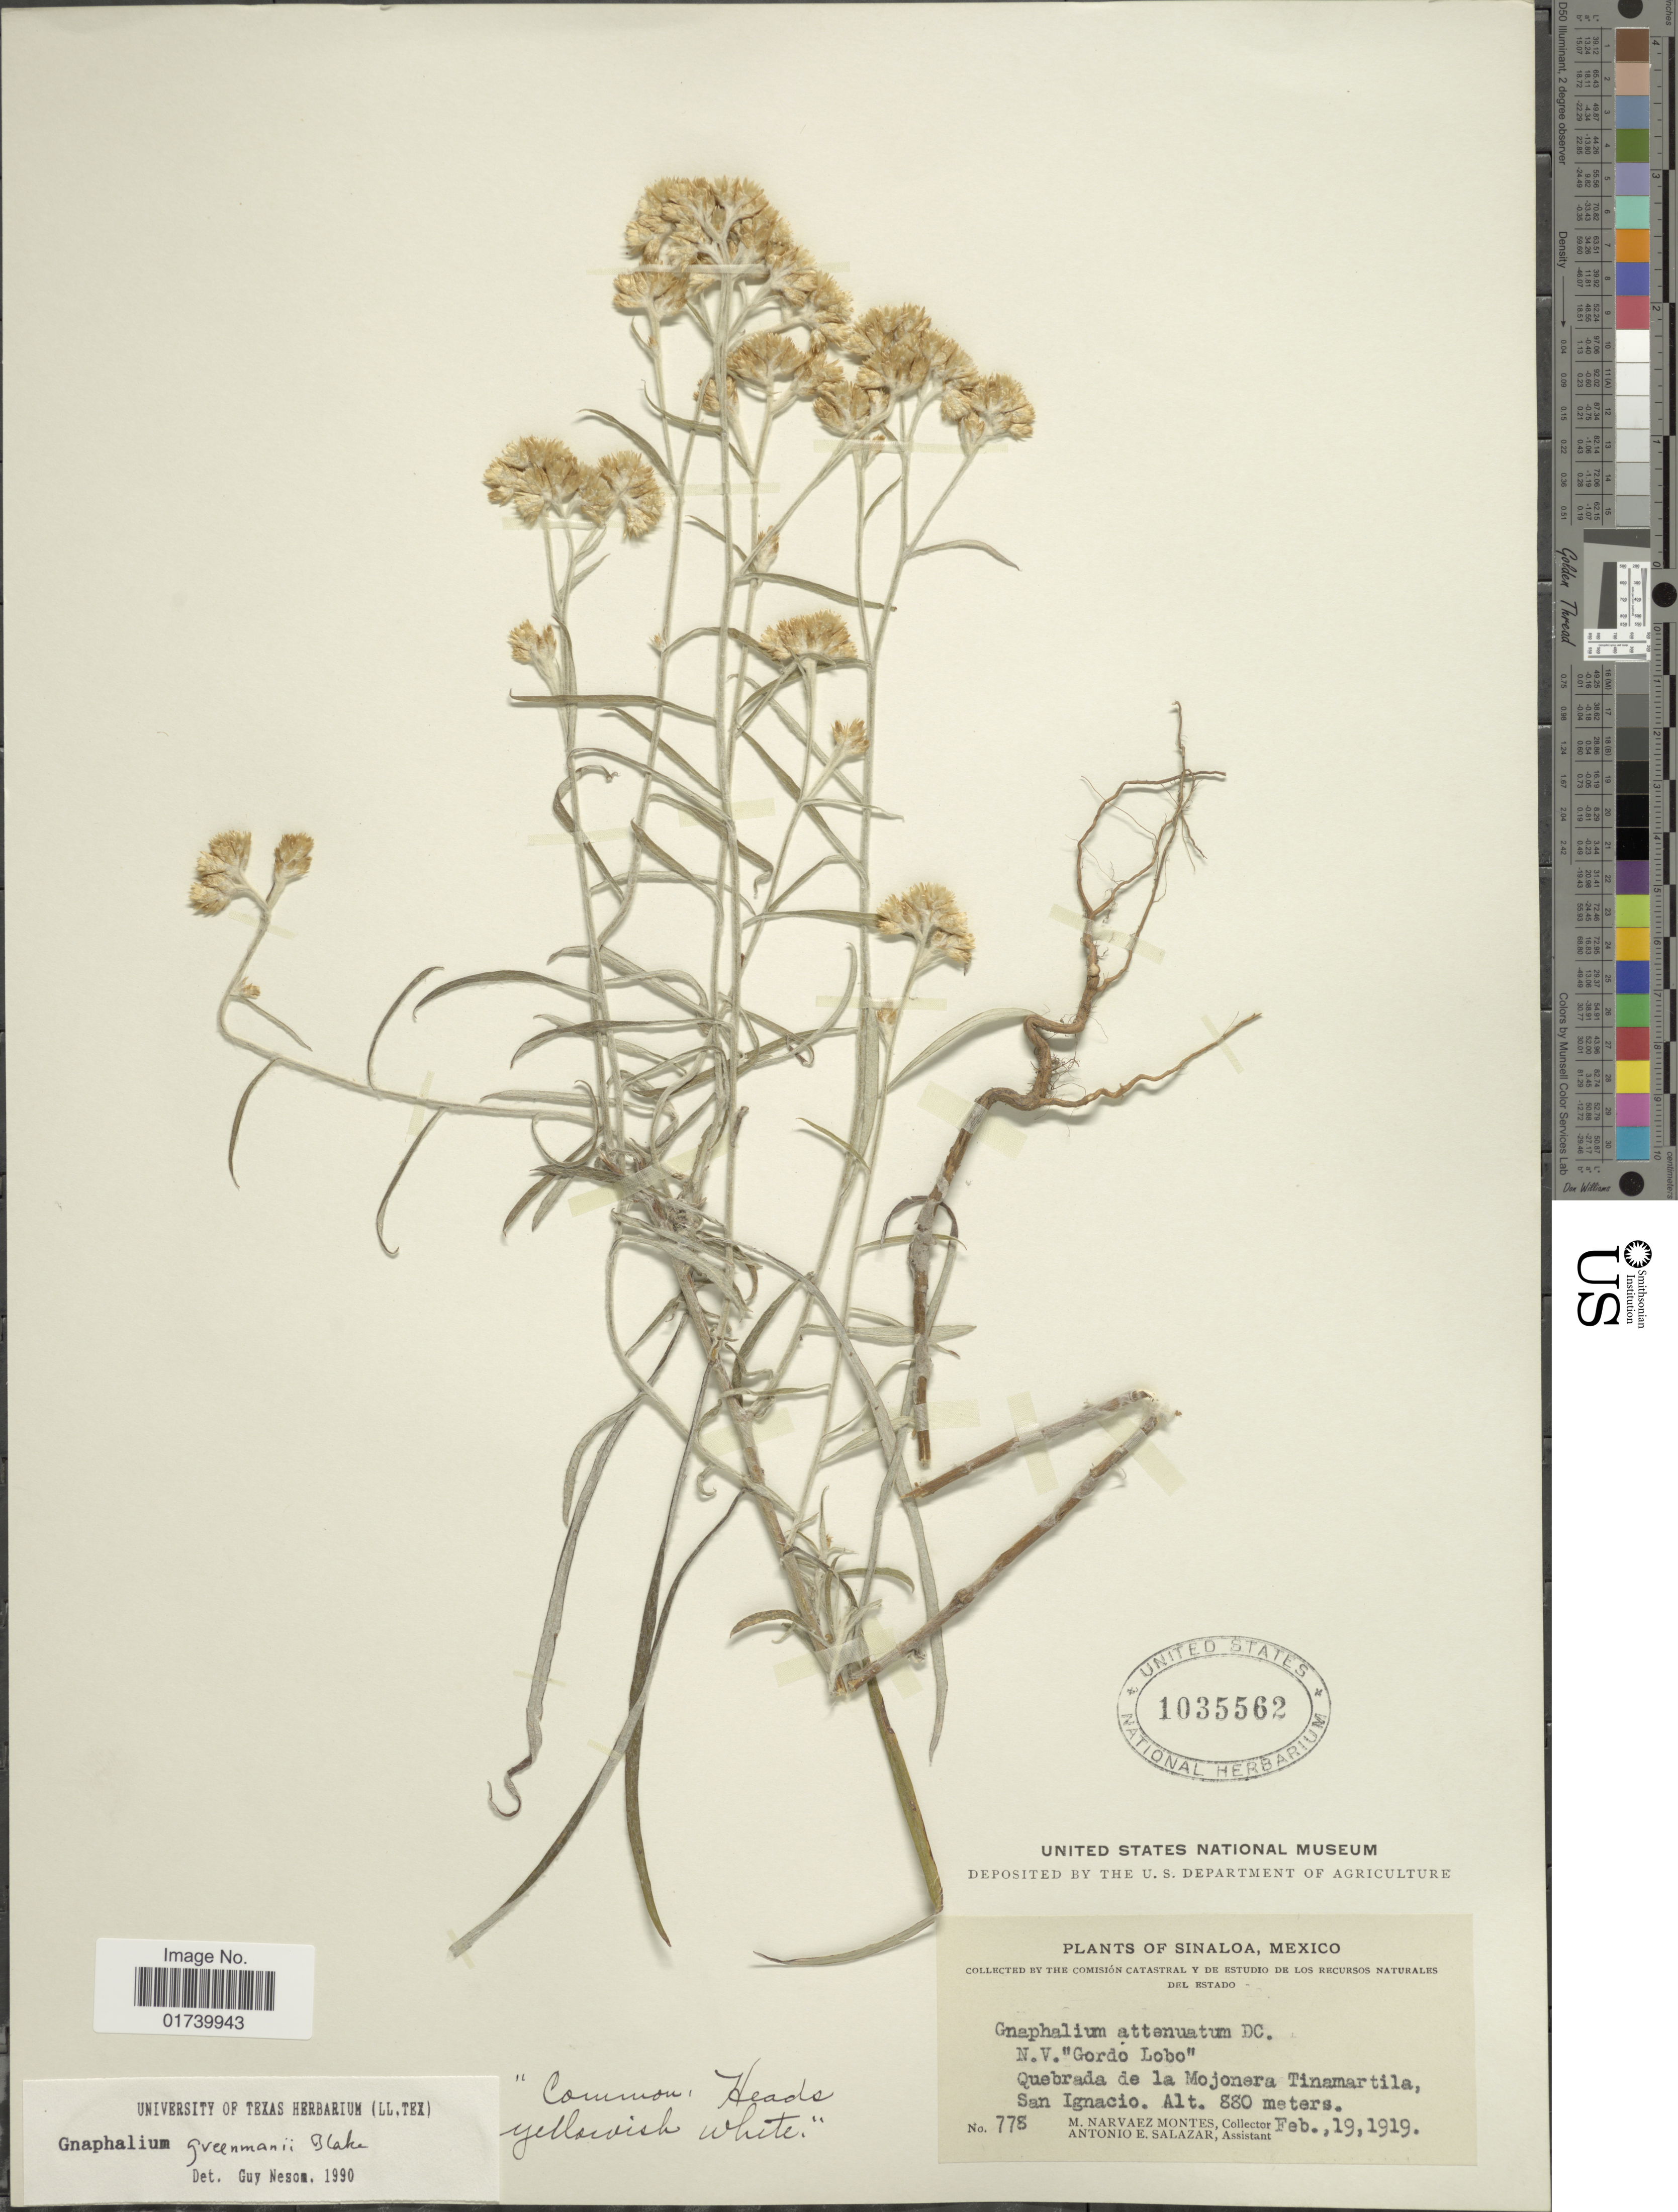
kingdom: Plantae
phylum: Tracheophyta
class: Magnoliopsida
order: Asterales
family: Asteraceae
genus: Pseudognaphalium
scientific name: Pseudognaphalium greenmannii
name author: (S.F. Blake) Anderb.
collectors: M. Narvaez-Montes & A. E. Salazar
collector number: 778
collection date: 1919-02-19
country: Mexico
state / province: Sinaloa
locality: Quebrada de la Mojonera Tinamartila San Ignacio.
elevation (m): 880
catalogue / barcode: US 1035562